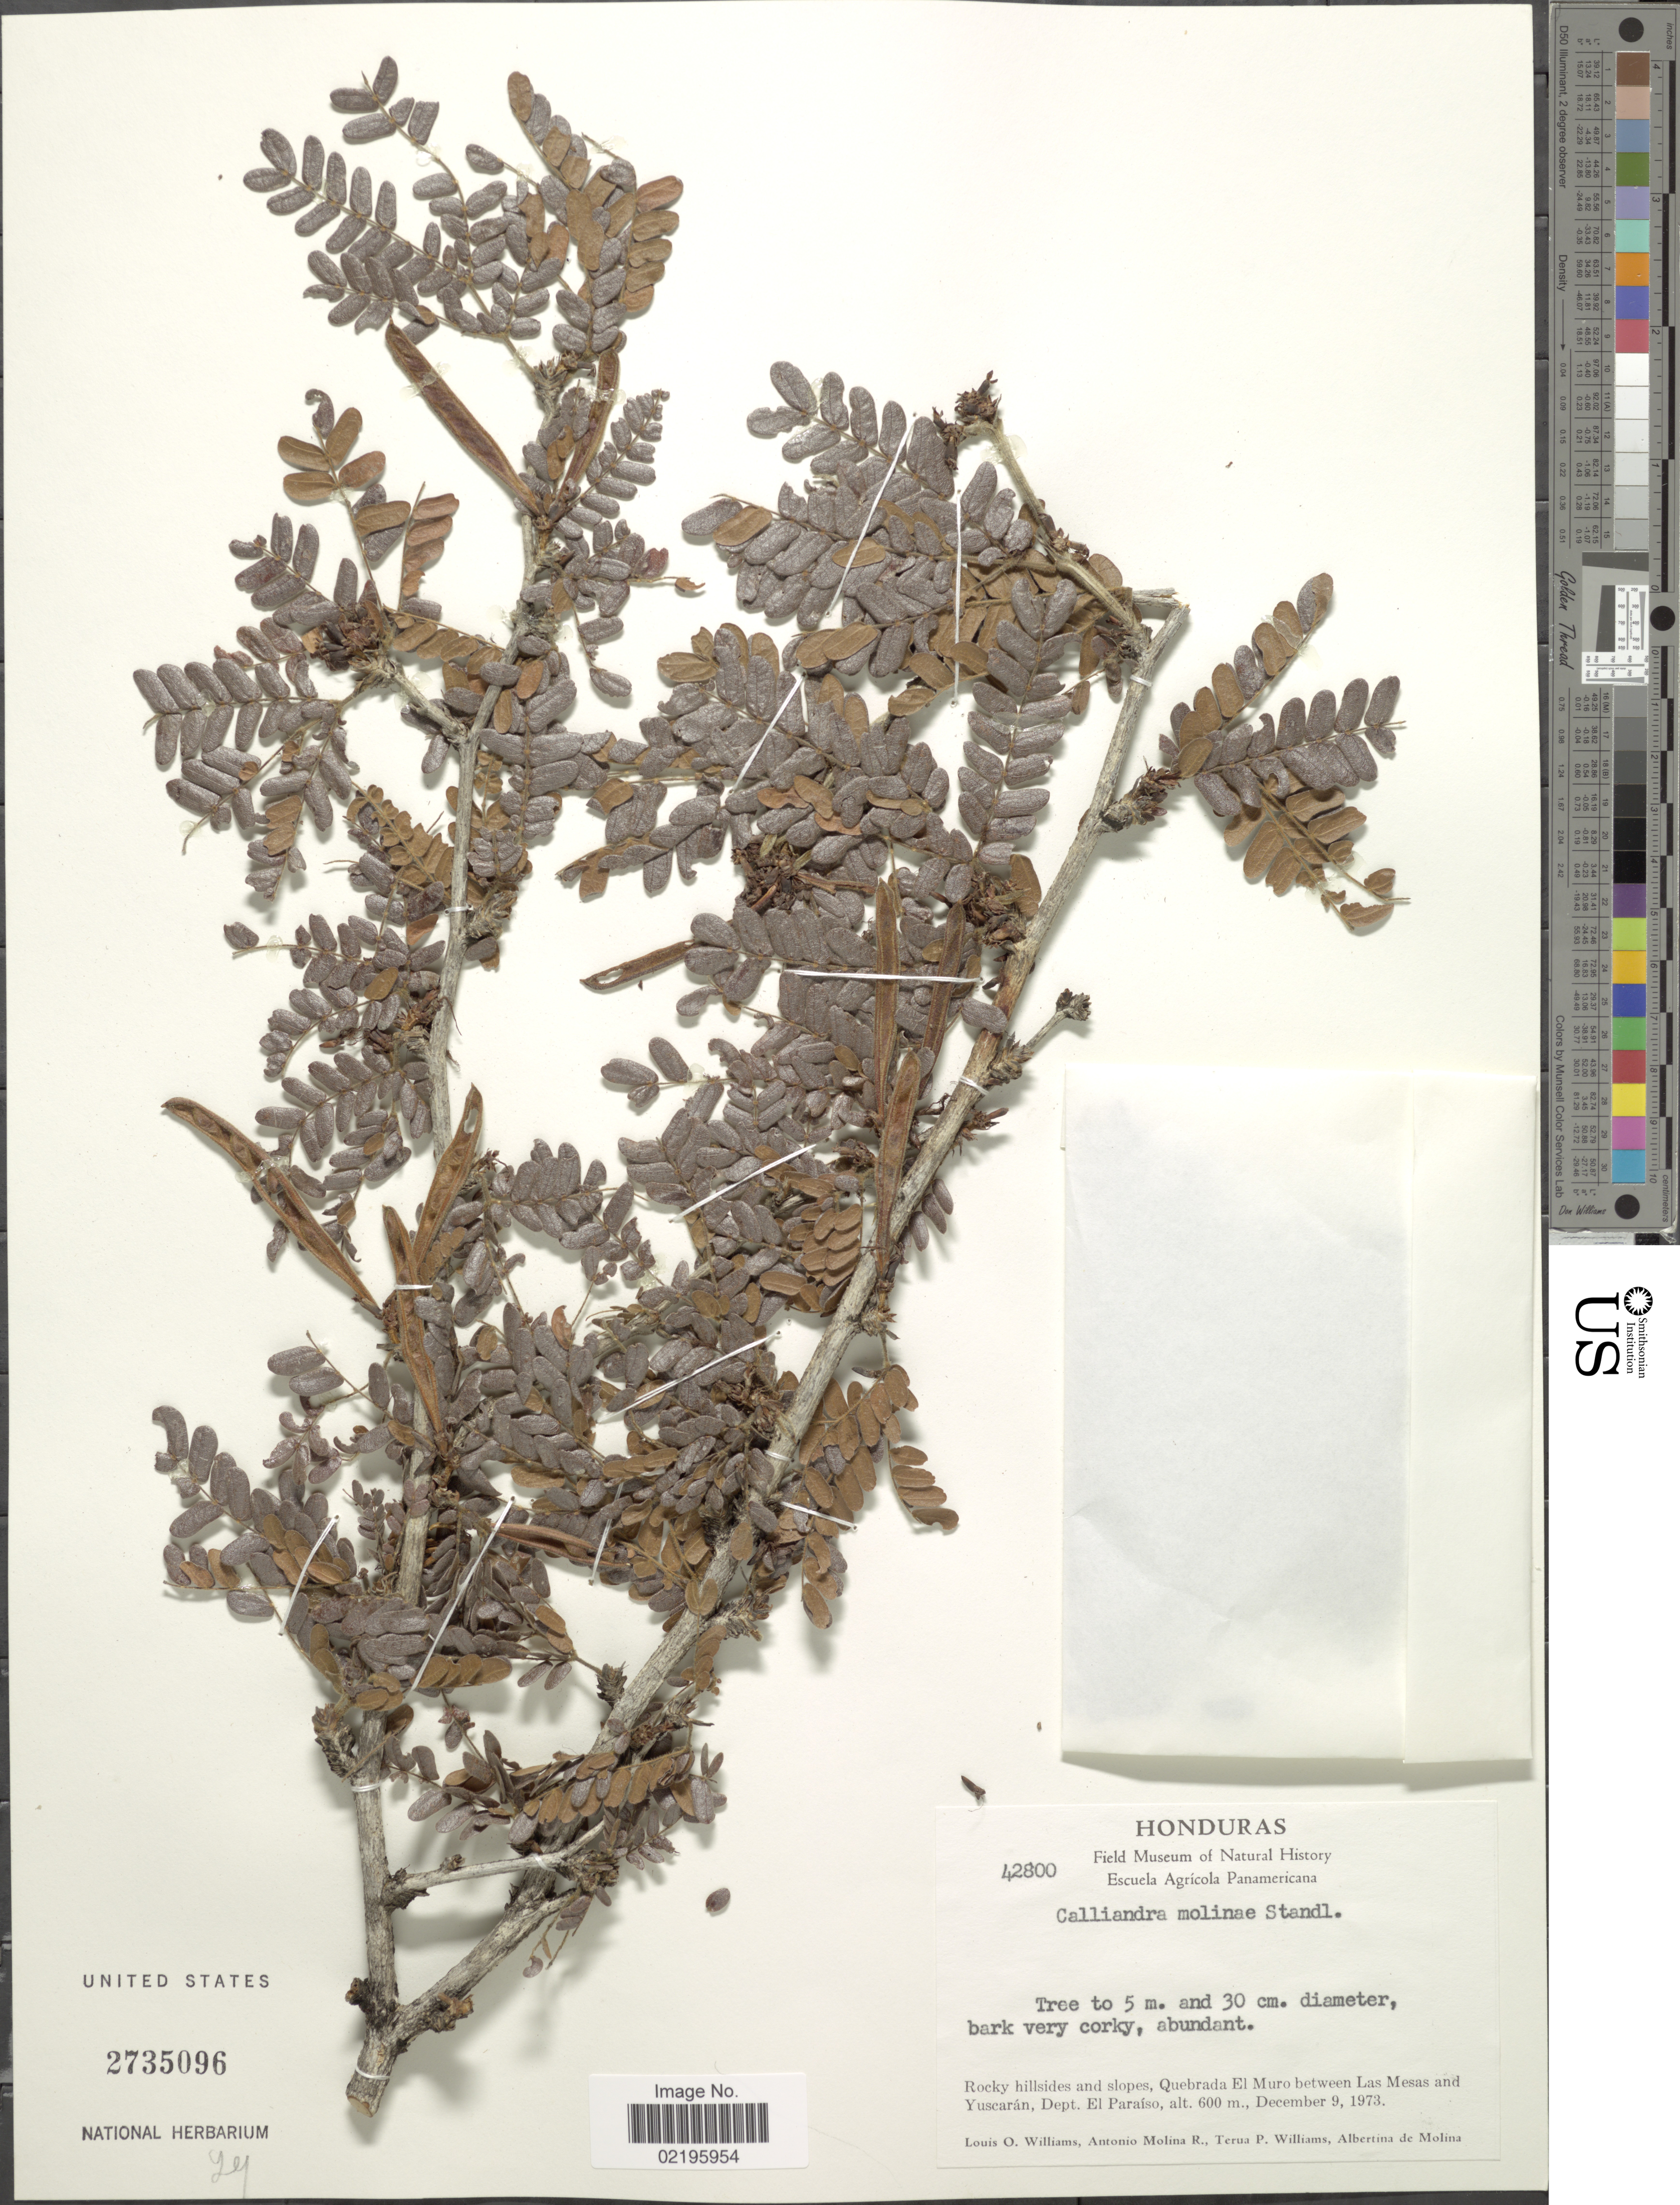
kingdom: Plantae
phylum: Tracheophyta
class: Magnoliopsida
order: Fabales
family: Fabaceae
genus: Calliandra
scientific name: Calliandra molinae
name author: Standl. & Steyerm.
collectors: L. O. Williams, A. Molina R., T. P. Williams & A. R. Molina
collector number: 42800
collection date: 1973-12-09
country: Honduras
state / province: El Paraíso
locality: Rocky hillsides and slopes, Quebrada El Muro between Las Mesas and Yuscaran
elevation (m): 600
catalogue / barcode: US 2735096